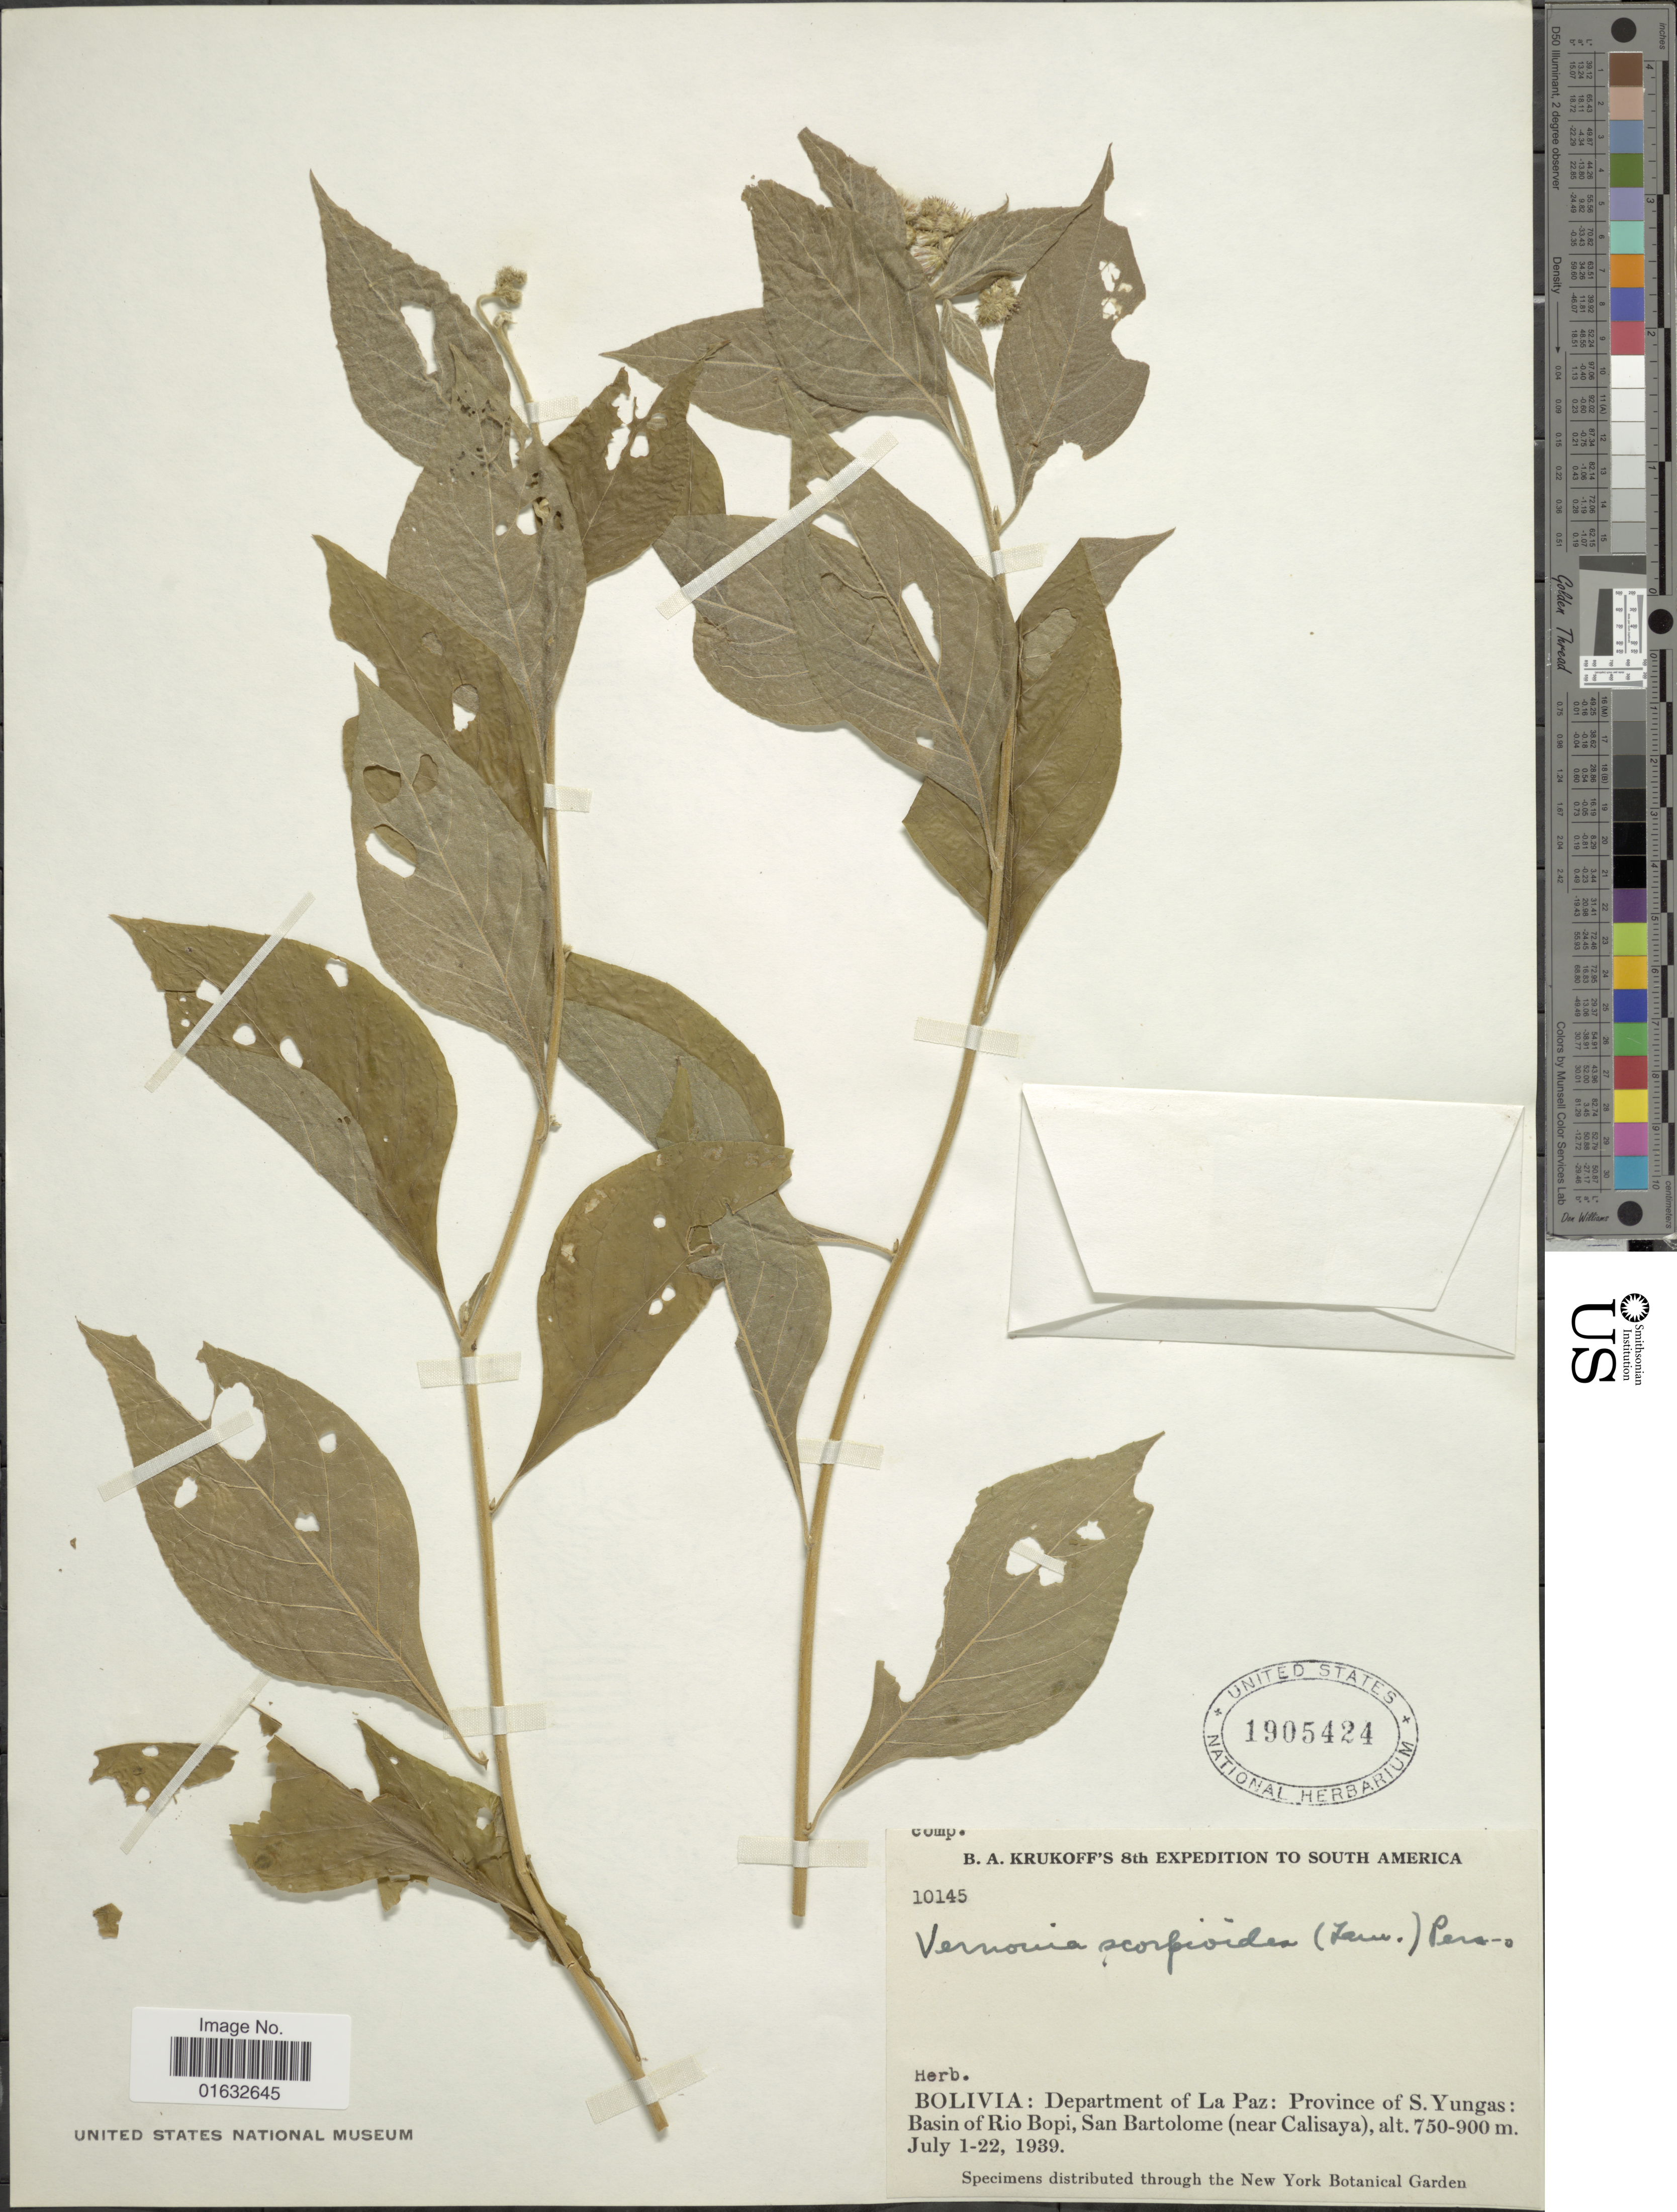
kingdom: Plantae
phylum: Tracheophyta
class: Magnoliopsida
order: Asterales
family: Asteraceae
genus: Cyrtocymura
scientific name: Cyrtocymura scorpioides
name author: (Lam.) H. Rob.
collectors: B. A. Krukoff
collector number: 10145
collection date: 1939-07-01/1939-07-22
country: Bolivia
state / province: La Paz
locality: Department of La Paz: Province of S. Yungas: Basin of Rio Bopi, San Bartolome (near Calisaya)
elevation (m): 750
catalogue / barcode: US 1905424